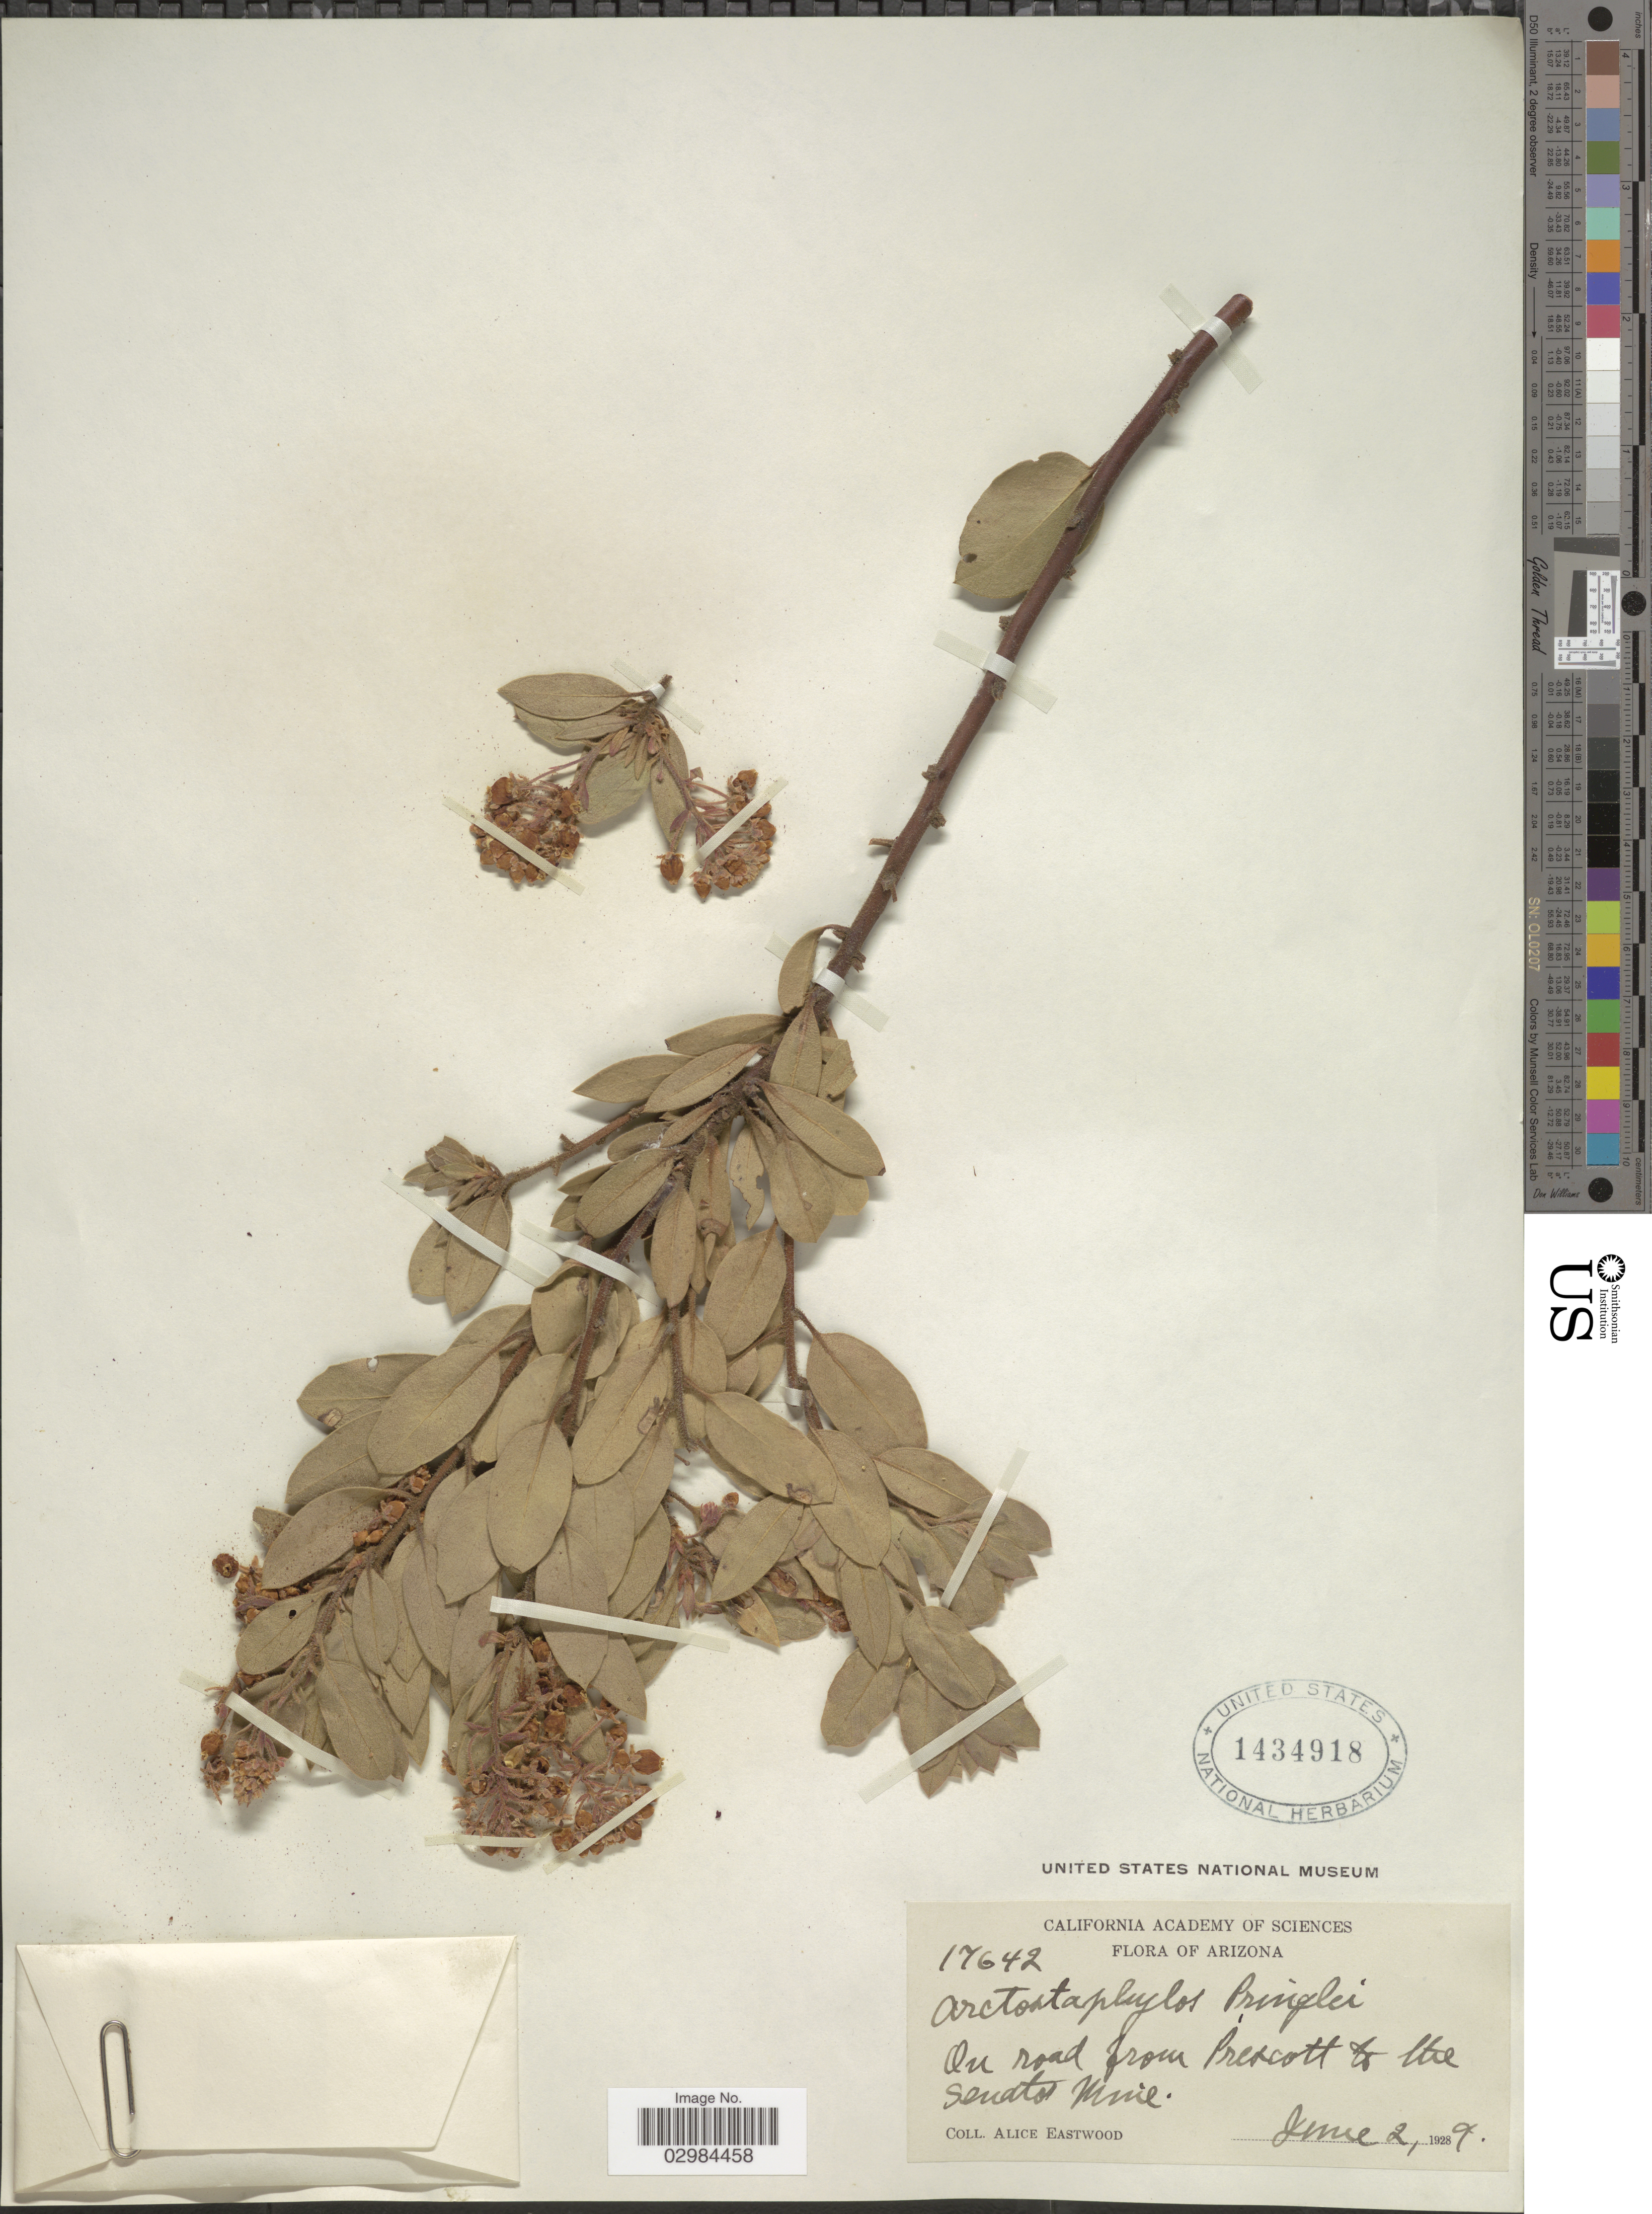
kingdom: Plantae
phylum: Tracheophyta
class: Magnoliopsida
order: Ericales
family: Ericaceae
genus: Arctostaphylos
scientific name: Arctostaphylos pringlei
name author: Parry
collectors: A. Eastwood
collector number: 17642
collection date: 1929-06-02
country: United States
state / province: Arizona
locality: On road from Prescott to the Senator Mine.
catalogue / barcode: US 1434918